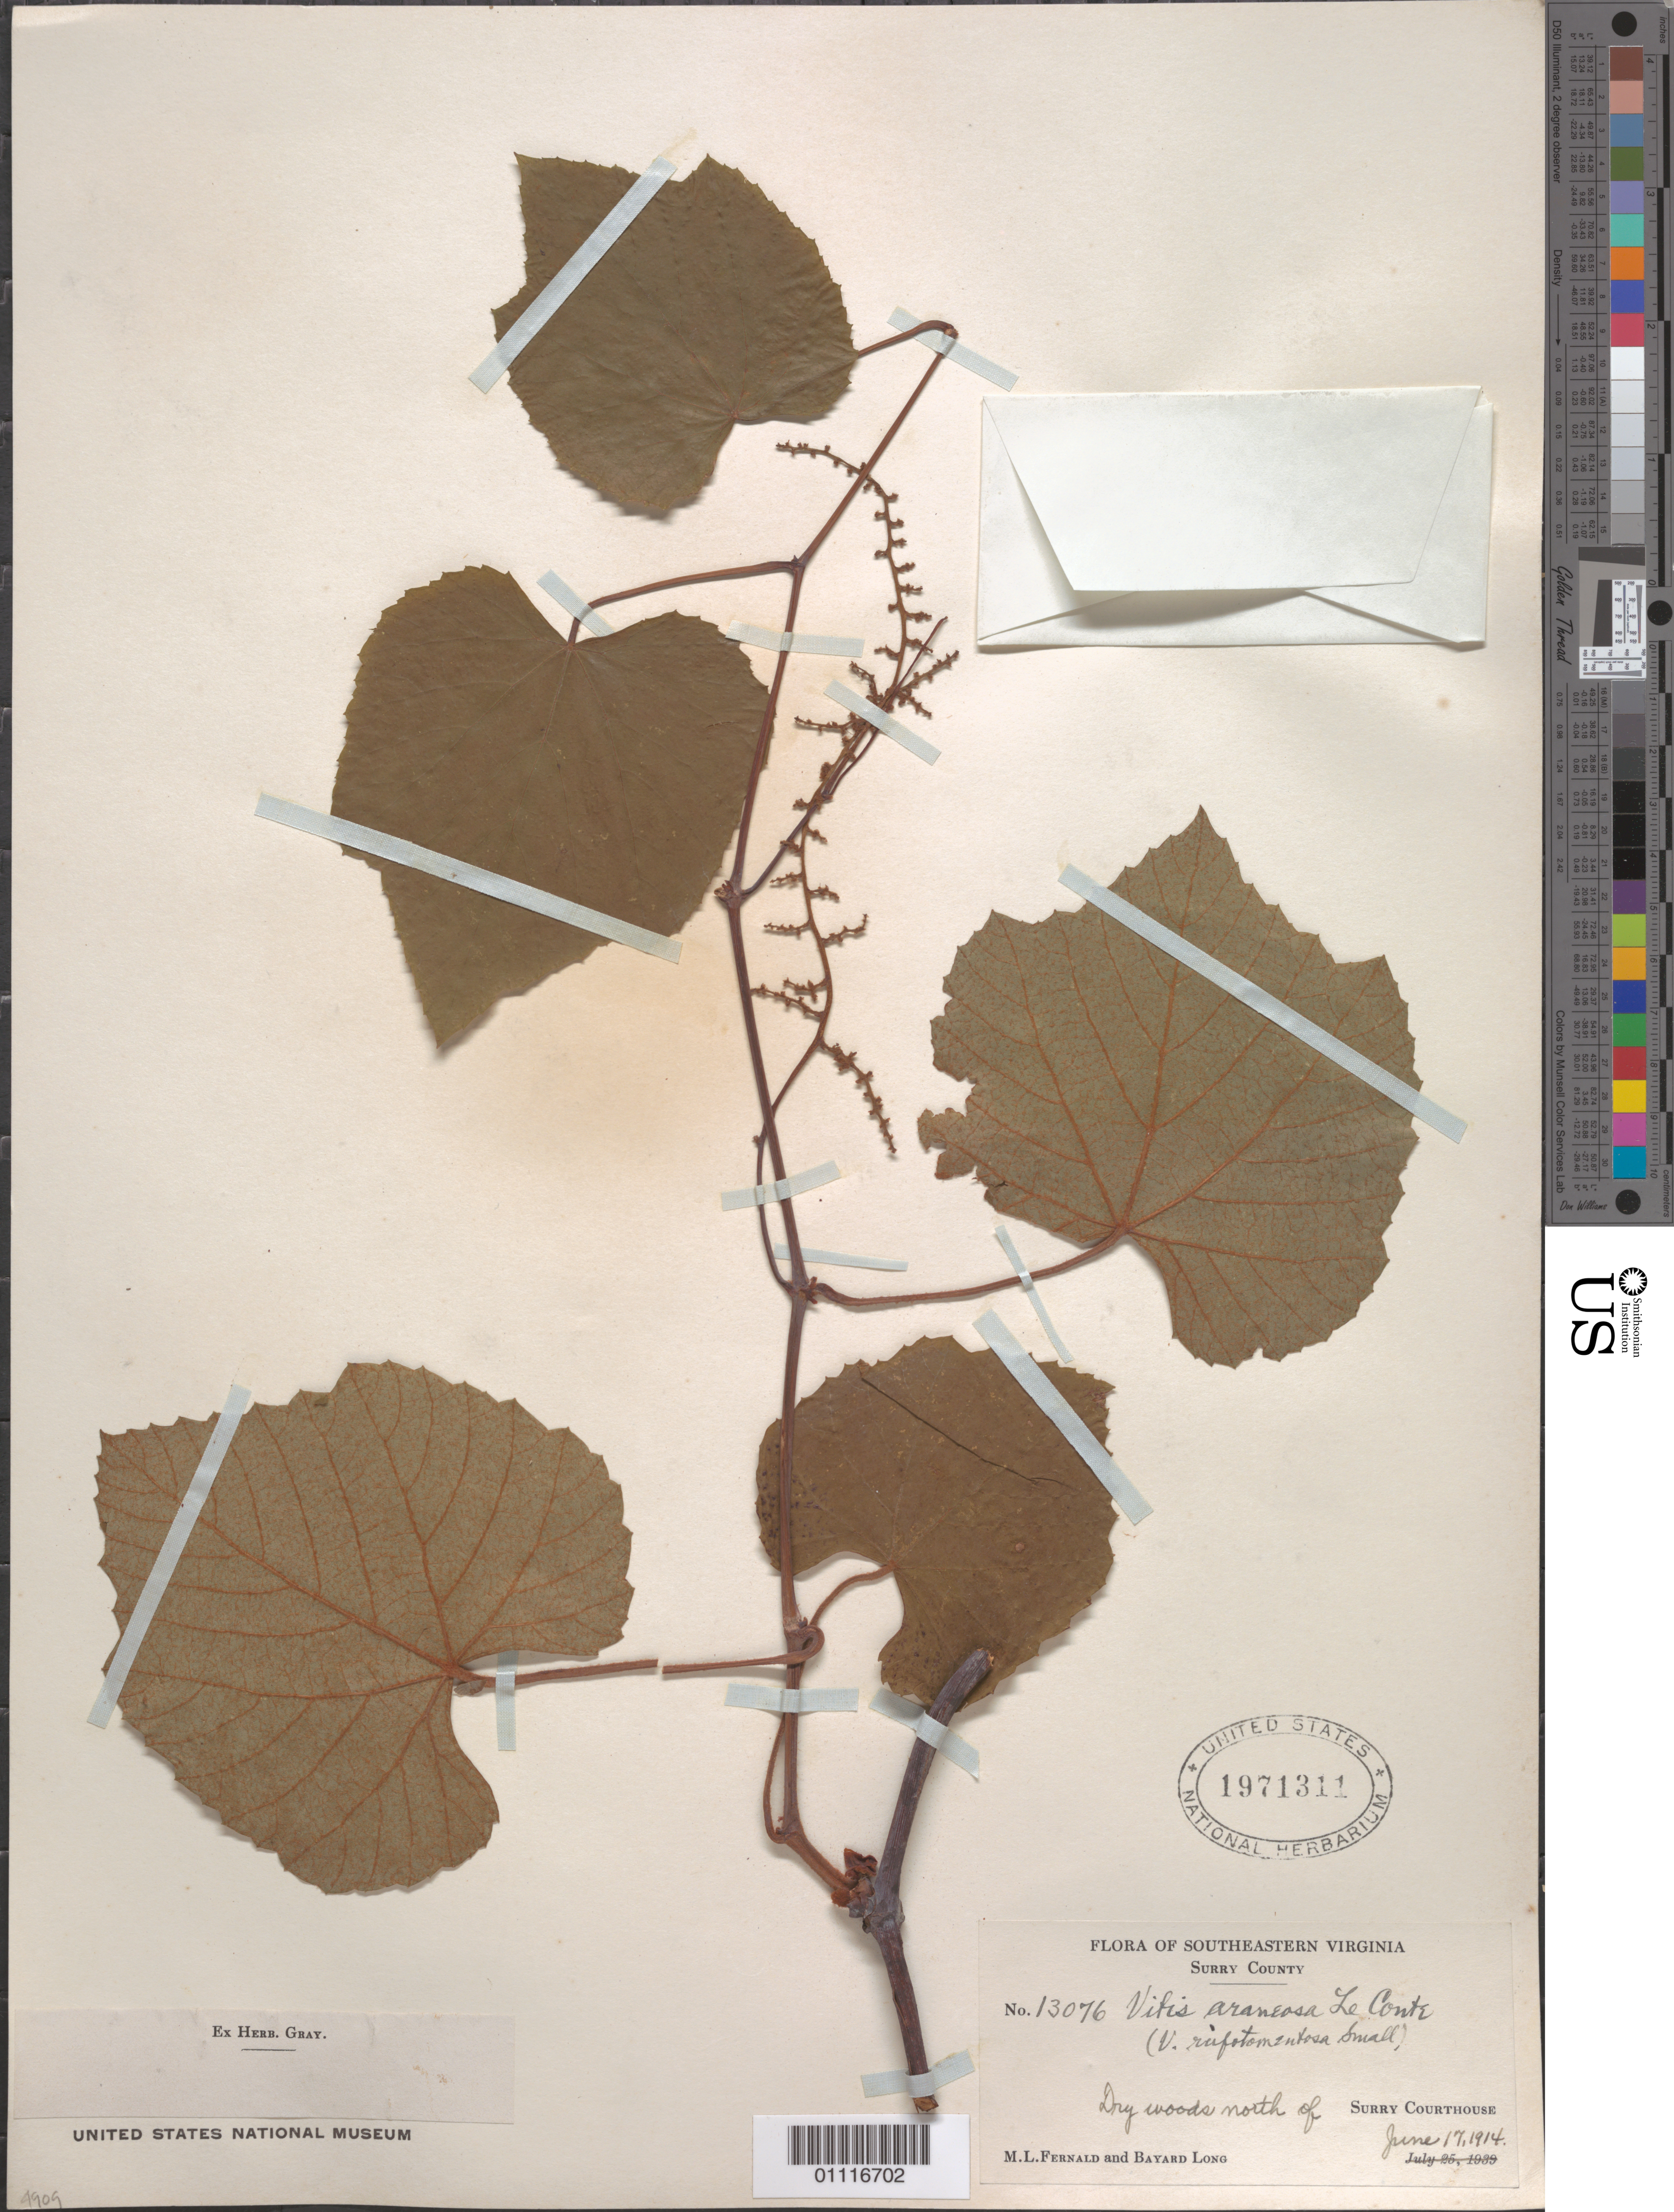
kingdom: Plantae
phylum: Tracheophyta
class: Magnoliopsida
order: Vitales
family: Vitaceae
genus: Vitis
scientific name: Vitis araneosa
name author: J. Le Conte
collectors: M. L. Fernald & B. Long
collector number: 13076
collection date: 1914-06-17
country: United States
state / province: Virginia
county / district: Surry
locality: Dry woods north of Surry Courthouse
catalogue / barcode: US 1971311